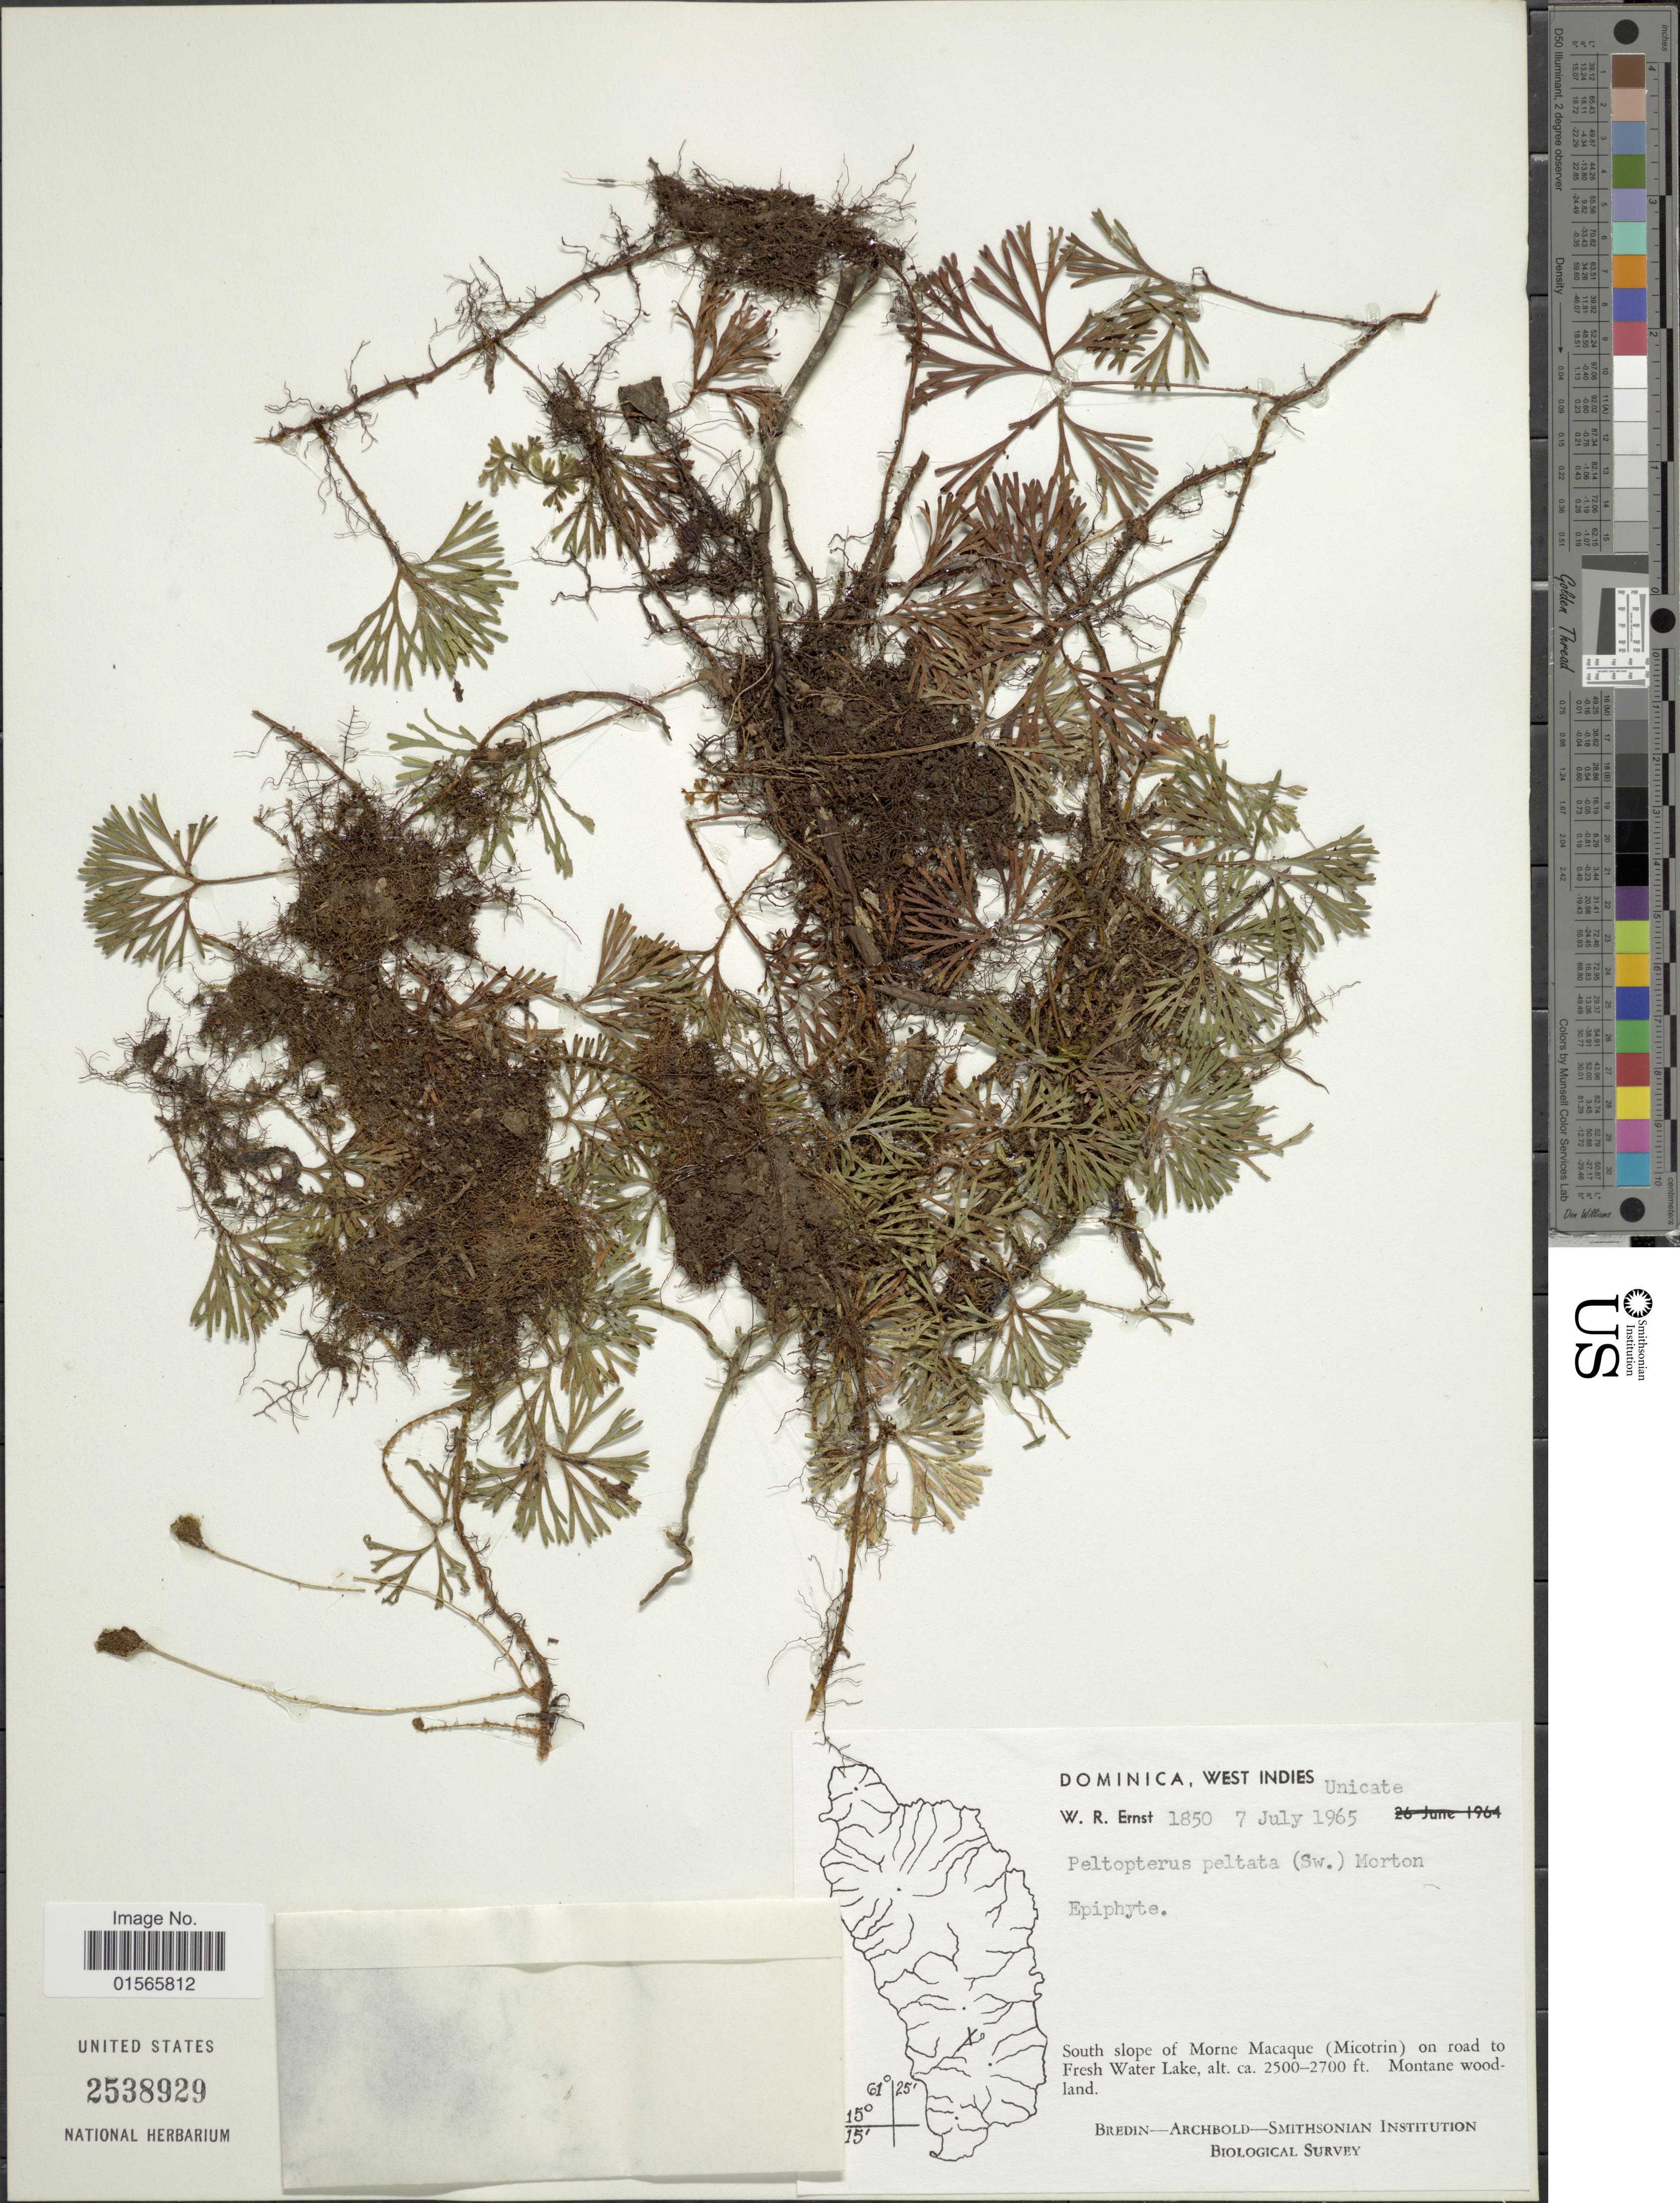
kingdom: Plantae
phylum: Tracheophyta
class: Polypodiopsida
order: Polypodiales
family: Dryopteridaceae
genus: Elaphoglossum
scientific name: Elaphoglossum peltatum f. peltatum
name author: (Sw.) Urb.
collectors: W. R. Ernst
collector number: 1850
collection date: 1965-07-07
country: Dominica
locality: South slope of Morne Macaque (Micotrin) on road to Fresh water Lake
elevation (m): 762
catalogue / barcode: US 2538929